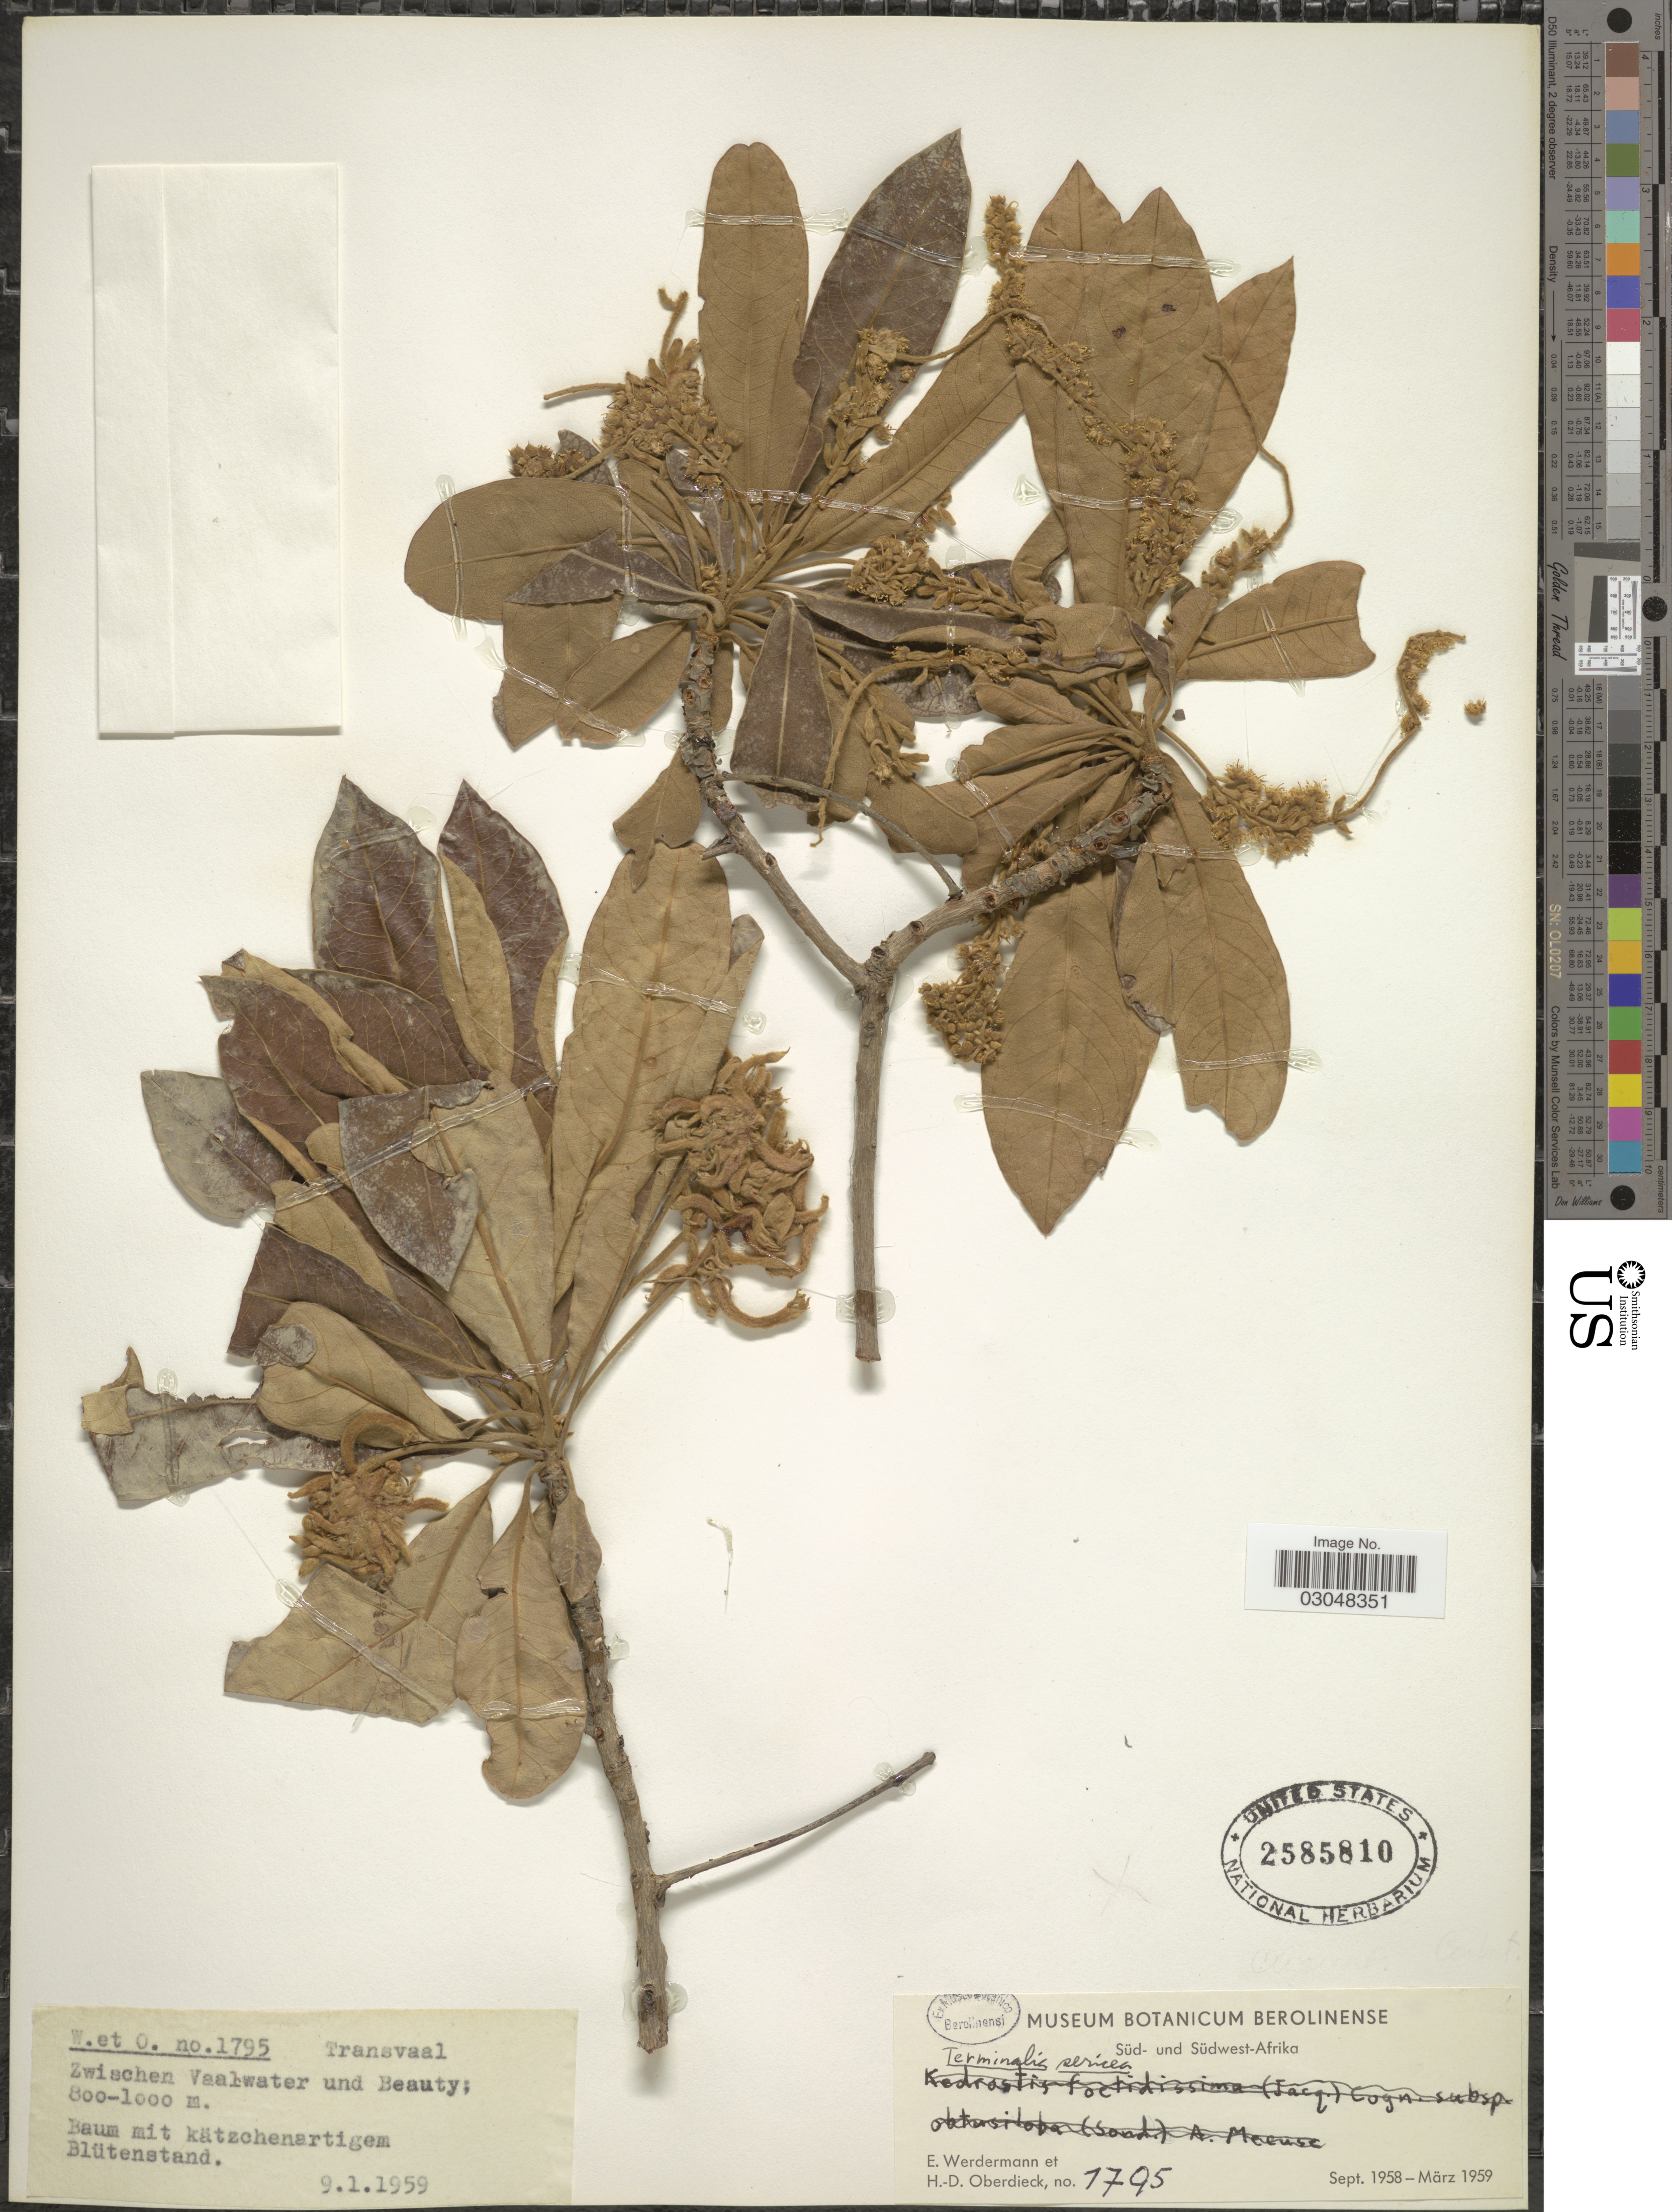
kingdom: Plantae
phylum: Tracheophyta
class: Magnoliopsida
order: Myrtales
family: Combretaceae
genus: Terminalia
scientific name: Terminalia sericea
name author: D.G. Burch ex DC.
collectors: E. Werdermann & H. Oberdieck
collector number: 1795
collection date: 1959-01-09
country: South Africa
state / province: Limpopo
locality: Süd-Afrka. Transvaal. Zwischen Vaalwater und Beauty.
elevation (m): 800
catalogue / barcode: US 2585810